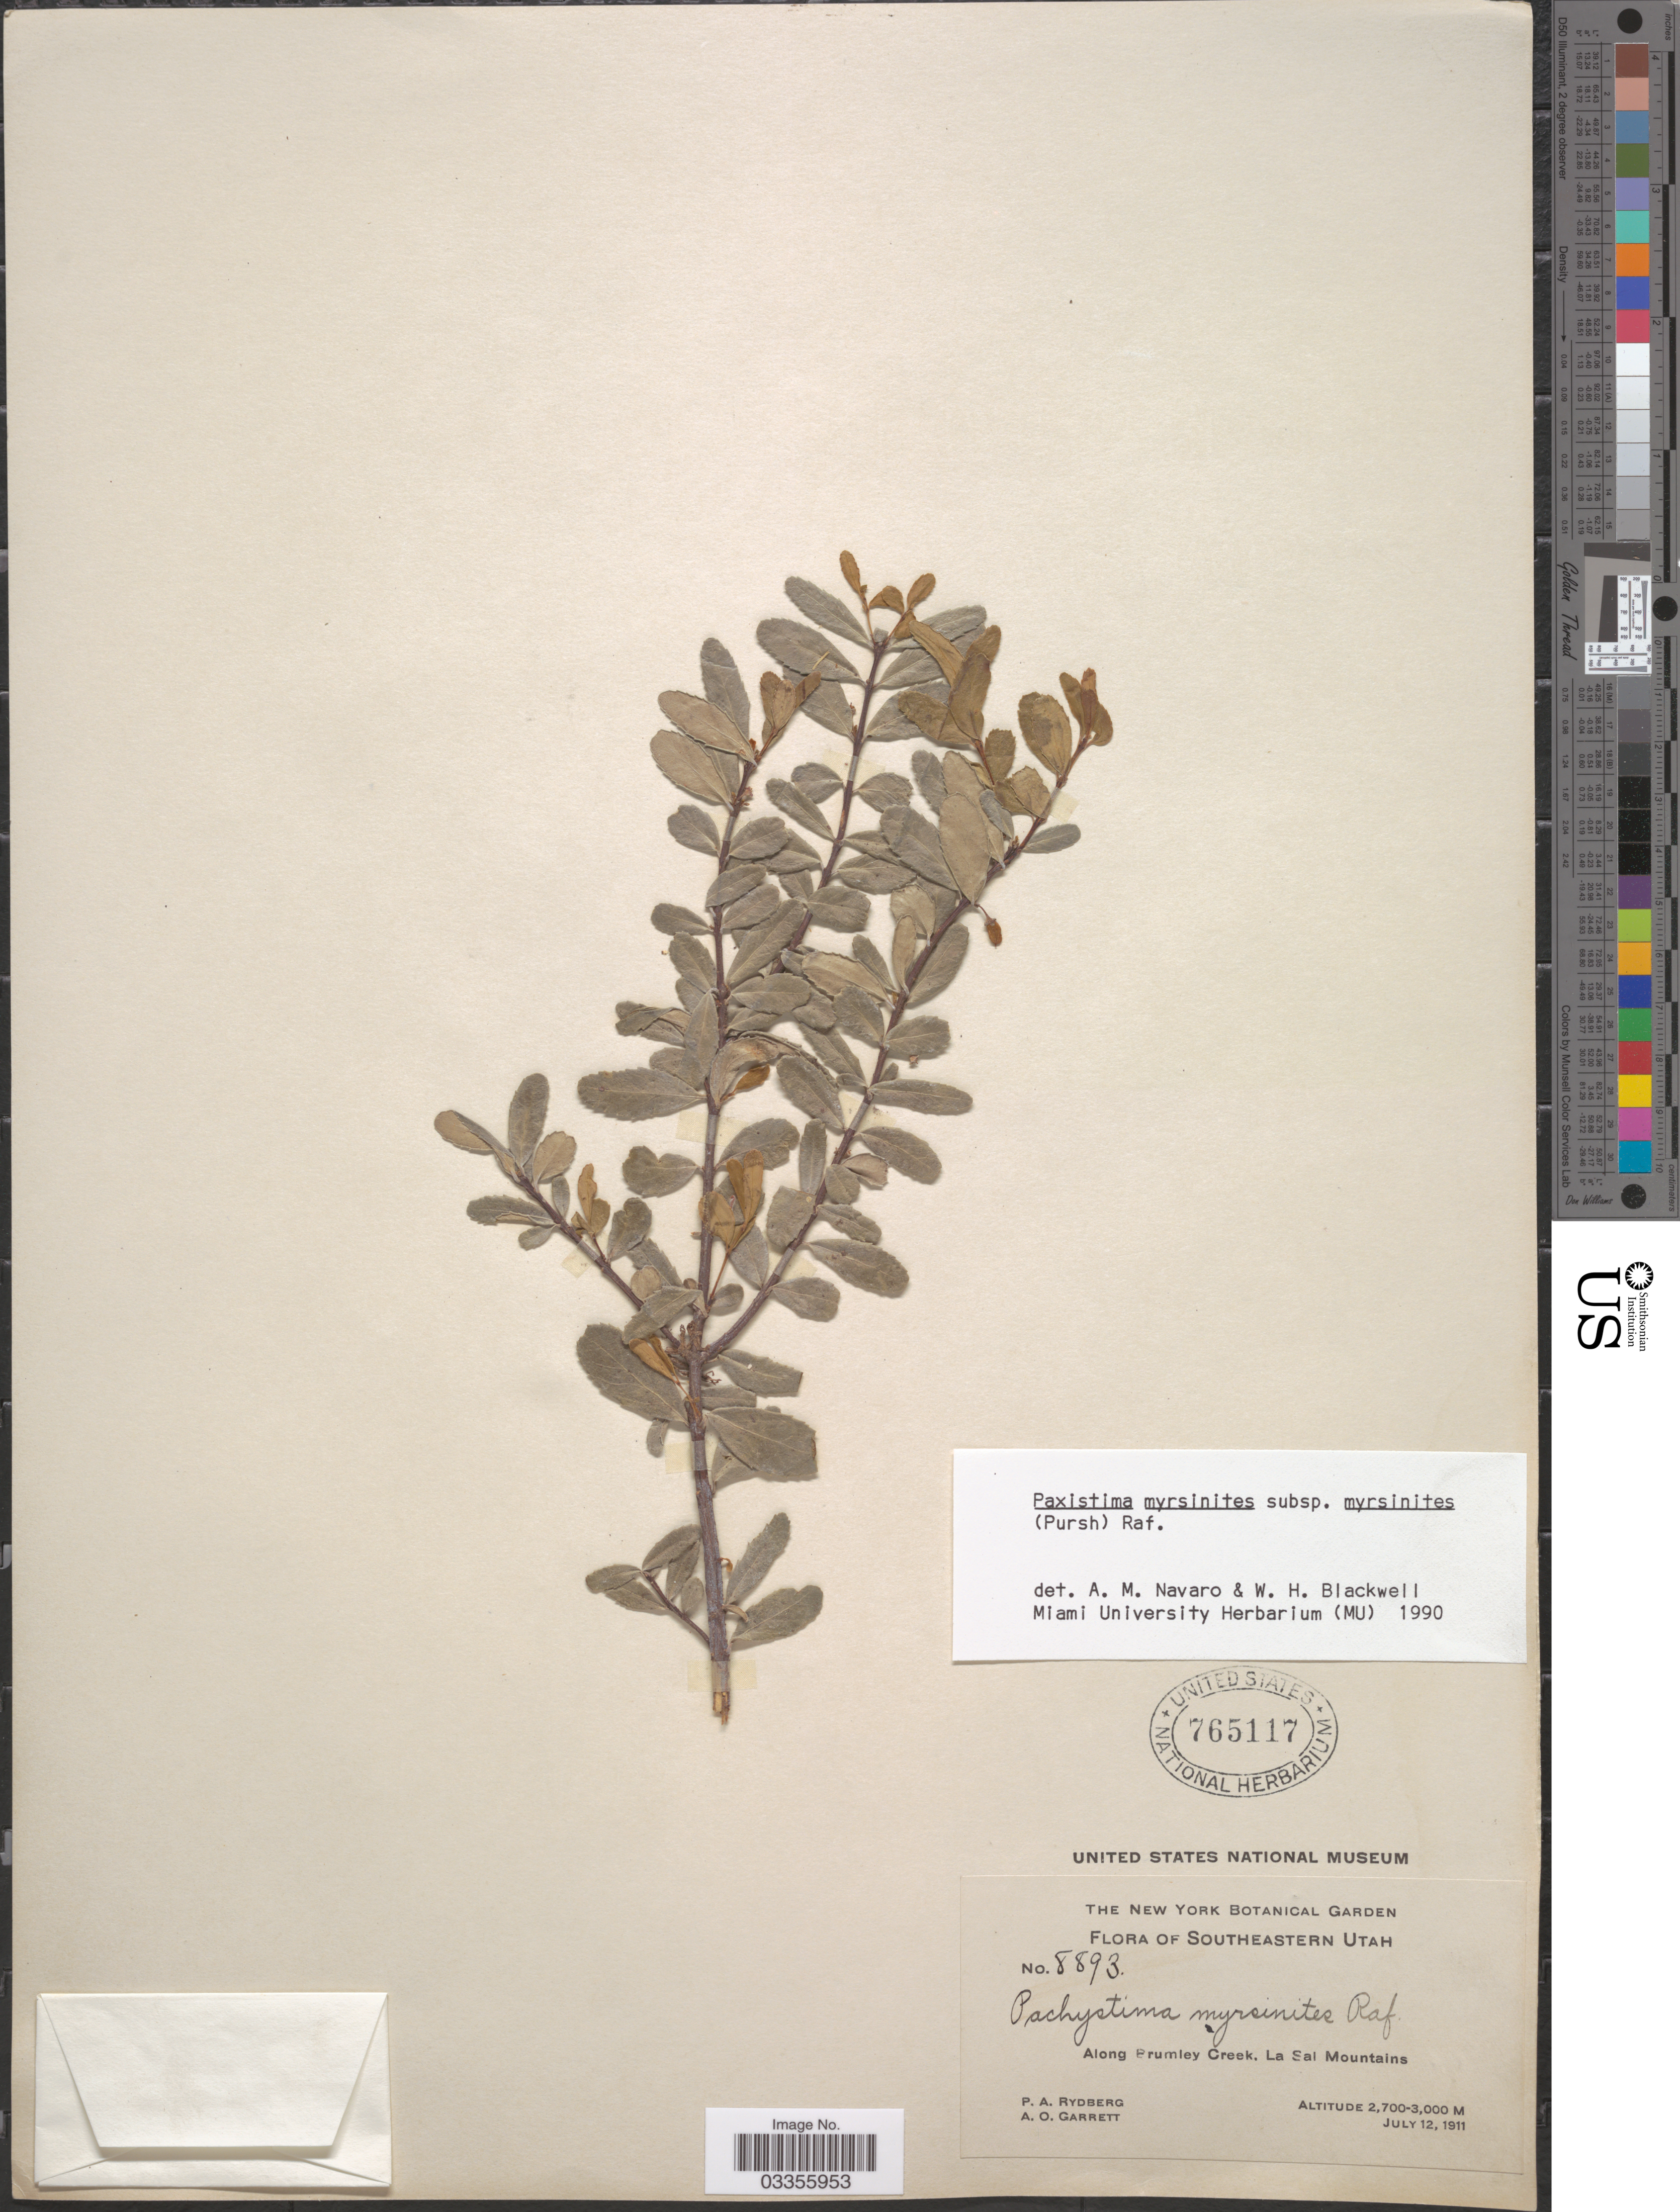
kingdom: Plantae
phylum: Tracheophyta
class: Magnoliopsida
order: Celastrales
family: Celastraceae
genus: Paxistima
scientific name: Paxistima myrsinites subsp. myrsinites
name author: (Pursh) Raf.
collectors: P. A. Rydberg & A. O. Garrett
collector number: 8893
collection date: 1911-07-12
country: United States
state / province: Utah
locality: Southeastern Utah. Along Brumley Creek, La Sal Mountains.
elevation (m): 2700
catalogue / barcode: US 765117